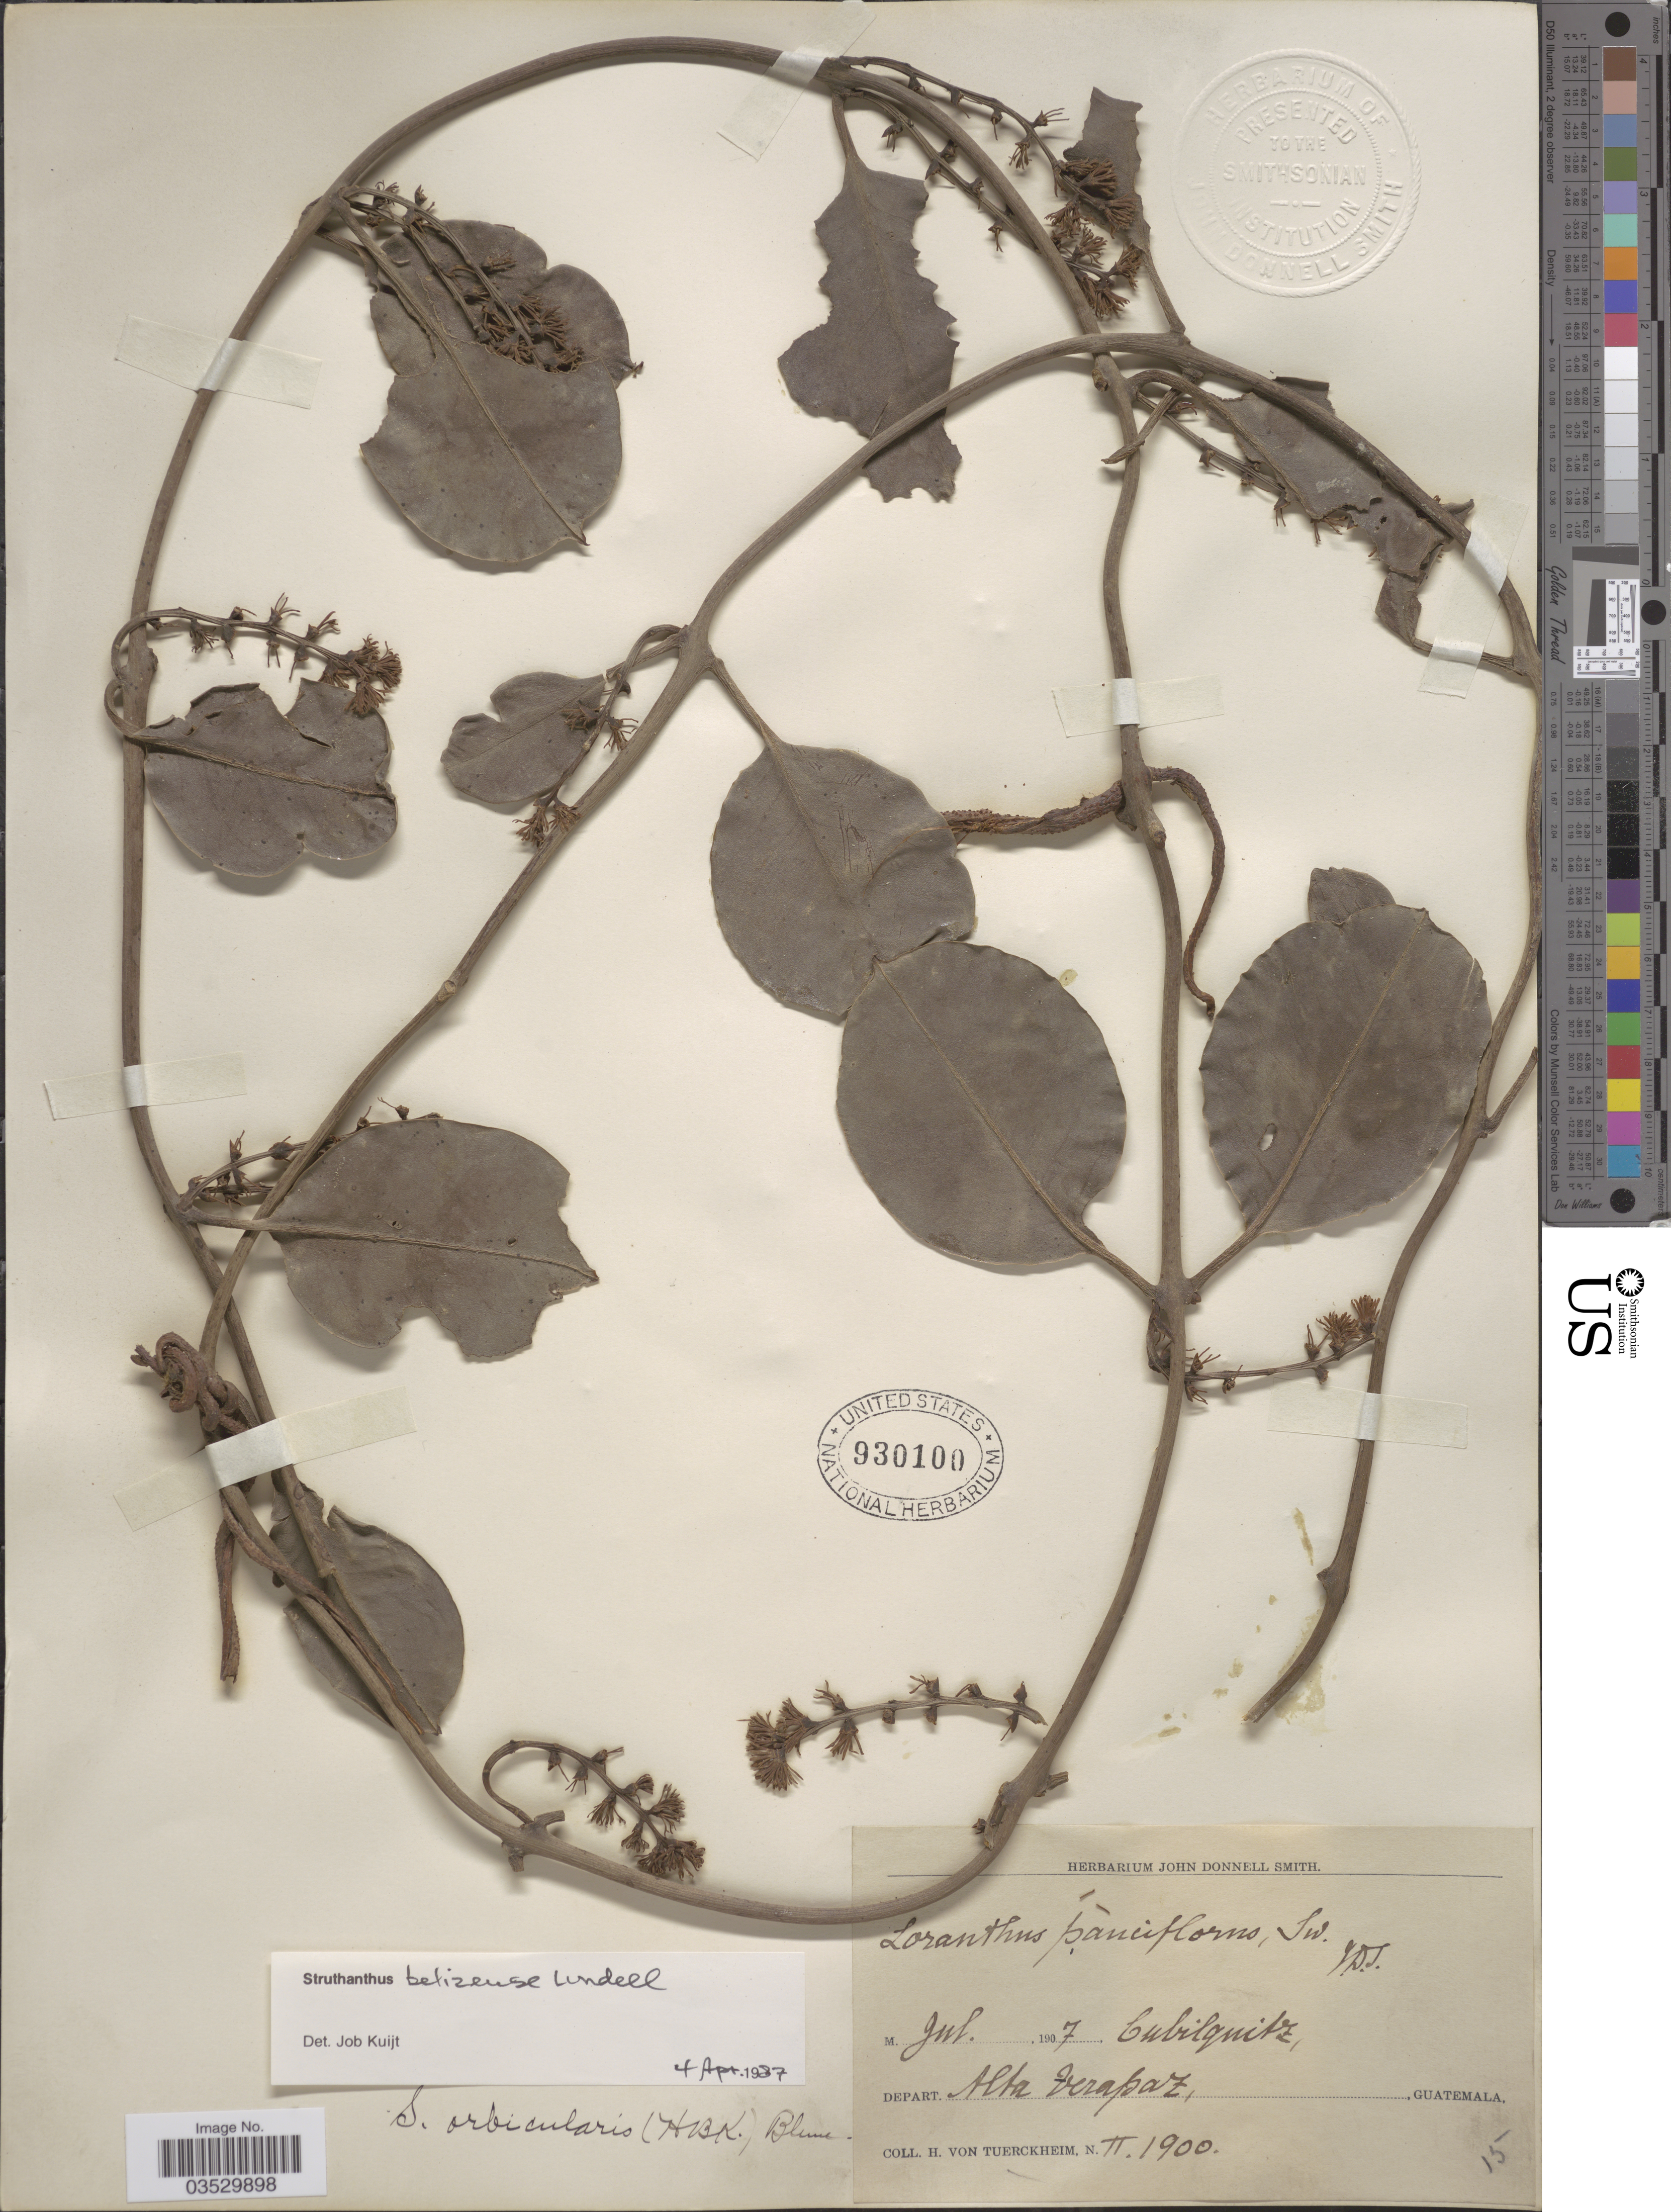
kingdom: Plantae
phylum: Tracheophyta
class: Magnoliopsida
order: Santalales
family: Loranthaceae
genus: Struthanthus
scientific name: Struthanthus belizensis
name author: Lundell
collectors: H. von Tuerckheim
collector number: II1900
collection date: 1907-07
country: Guatemala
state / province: Alta Verapaz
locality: Cubilquitz, Depart. Alta Verapaz.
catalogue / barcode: US 930100